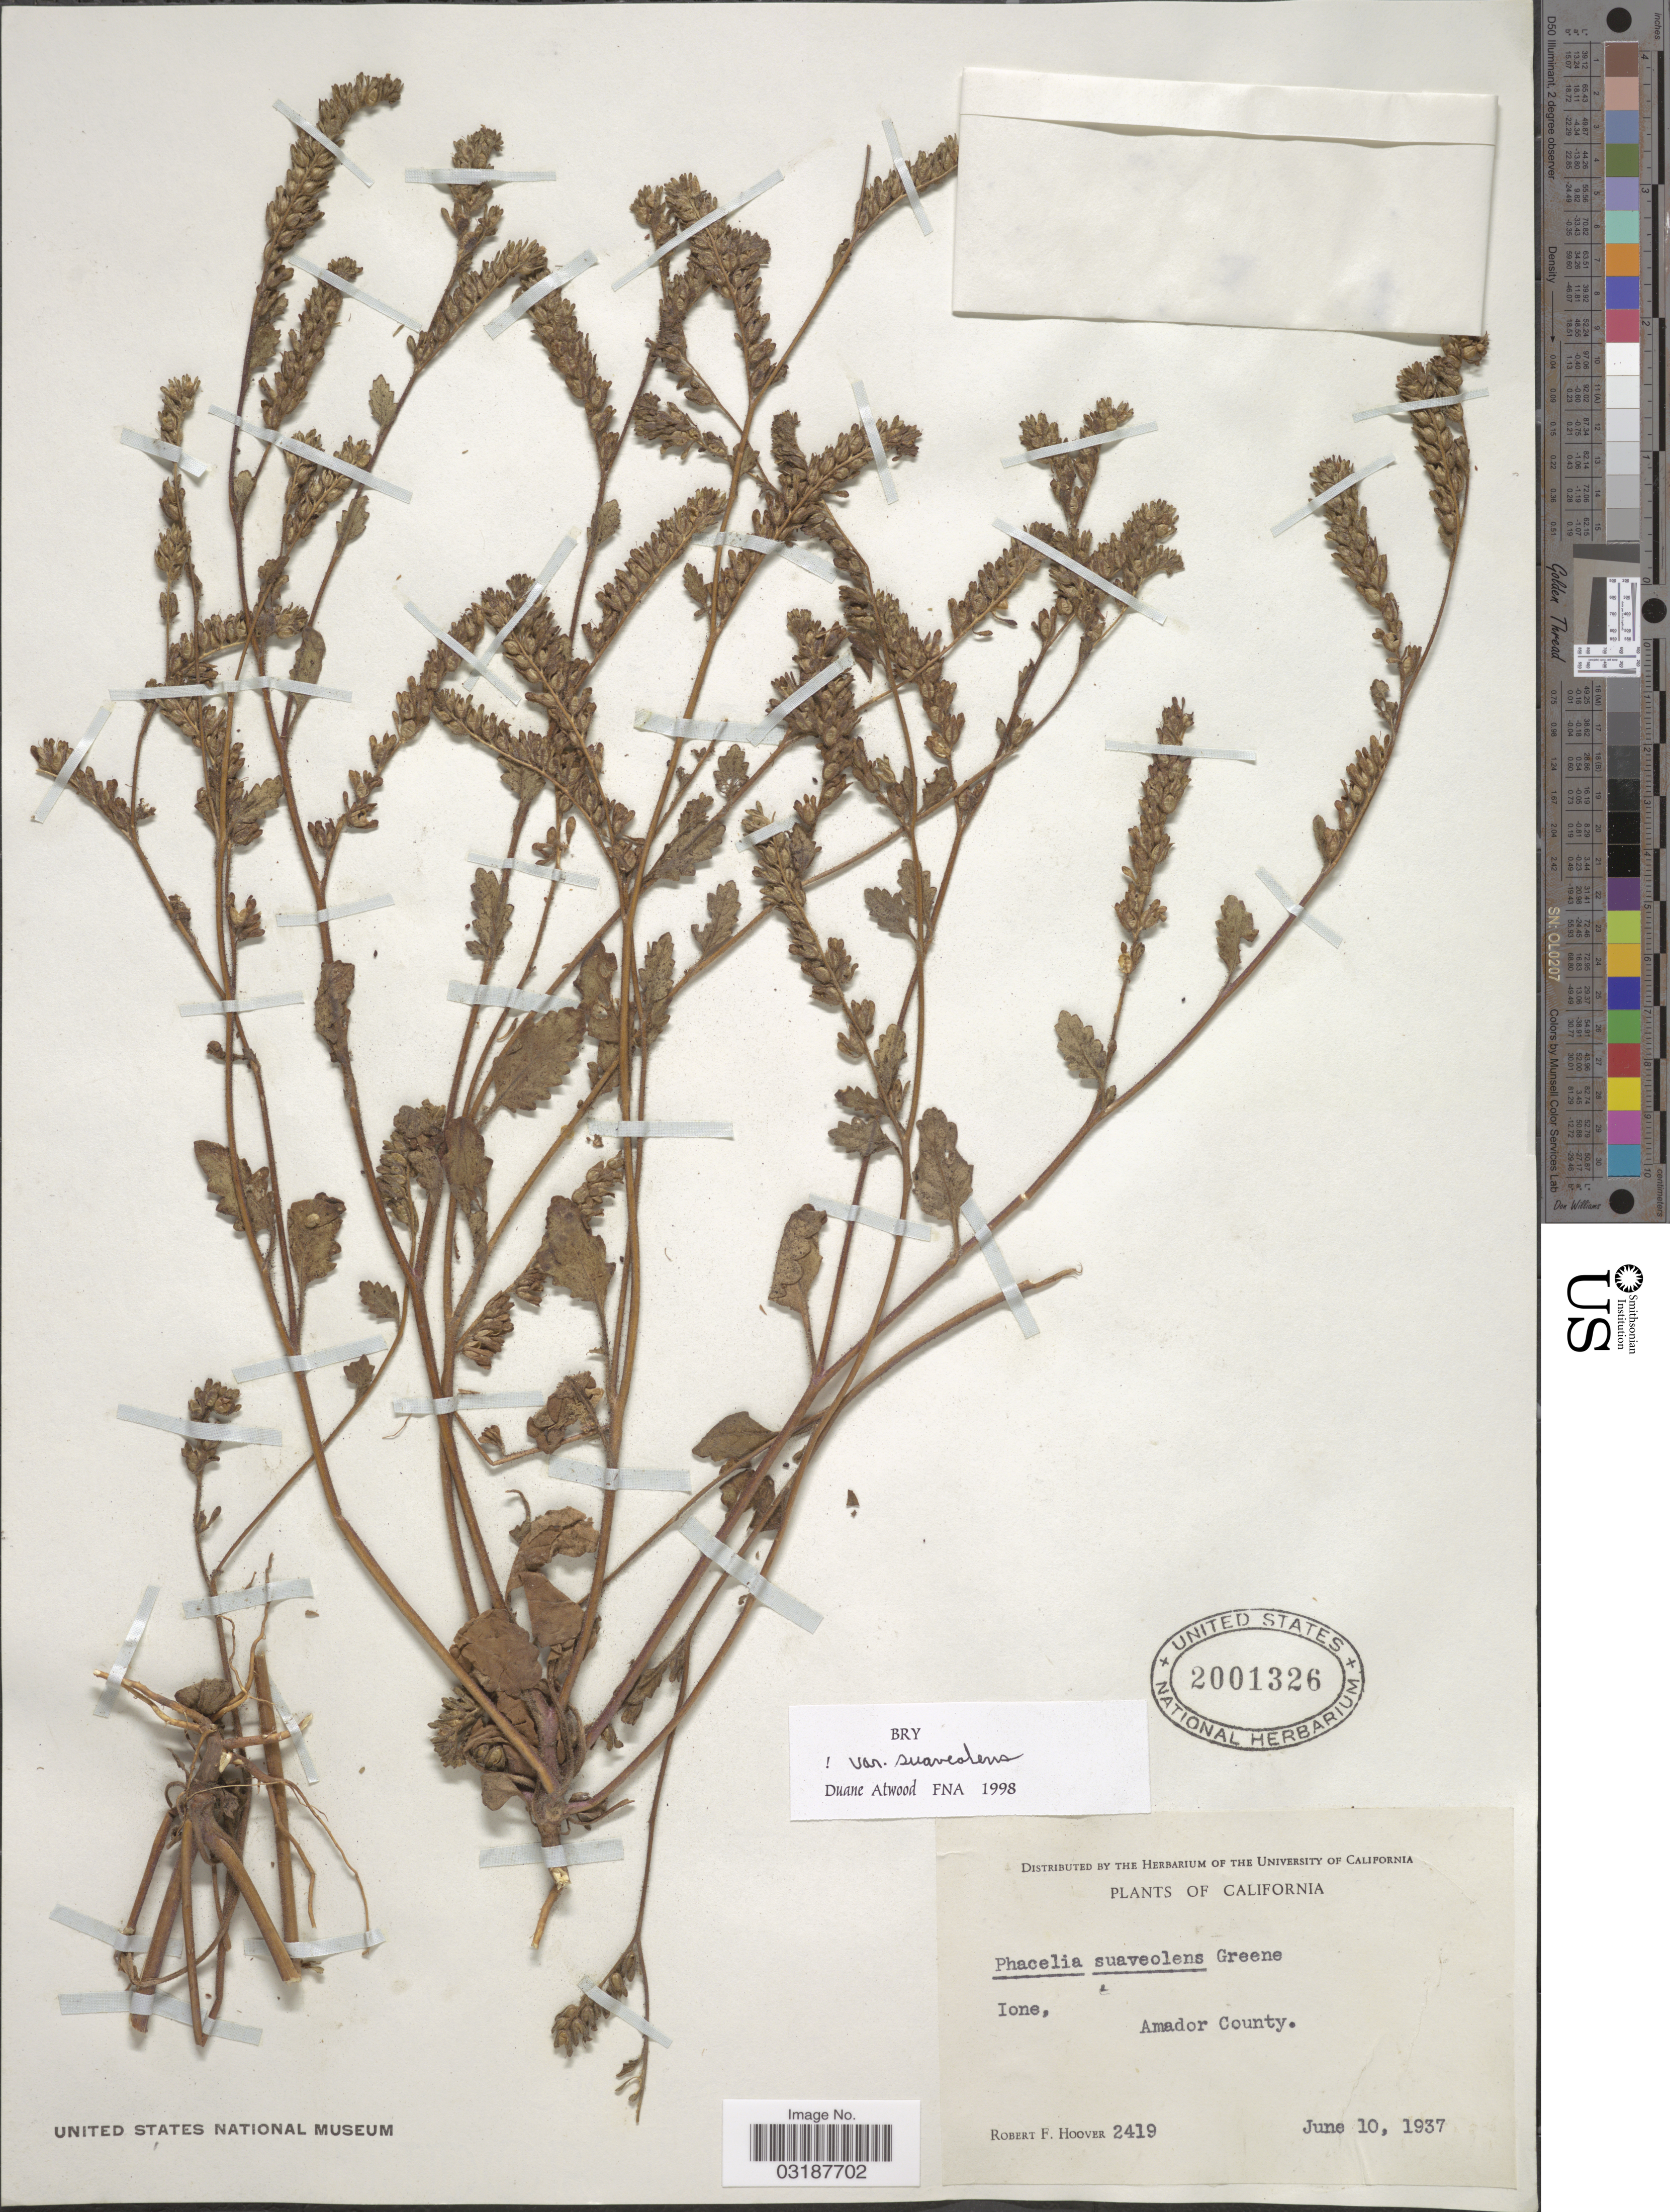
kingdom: Plantae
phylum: Tracheophyta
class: Magnoliopsida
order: Boraginales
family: Hydrophyllaceae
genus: Phacelia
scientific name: Phacelia suaveolens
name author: S.W. Greene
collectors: R. F. Hoover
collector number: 2419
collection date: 1937-06-10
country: United States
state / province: California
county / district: Amador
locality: Ione, Amador County.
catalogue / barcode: US 2001326